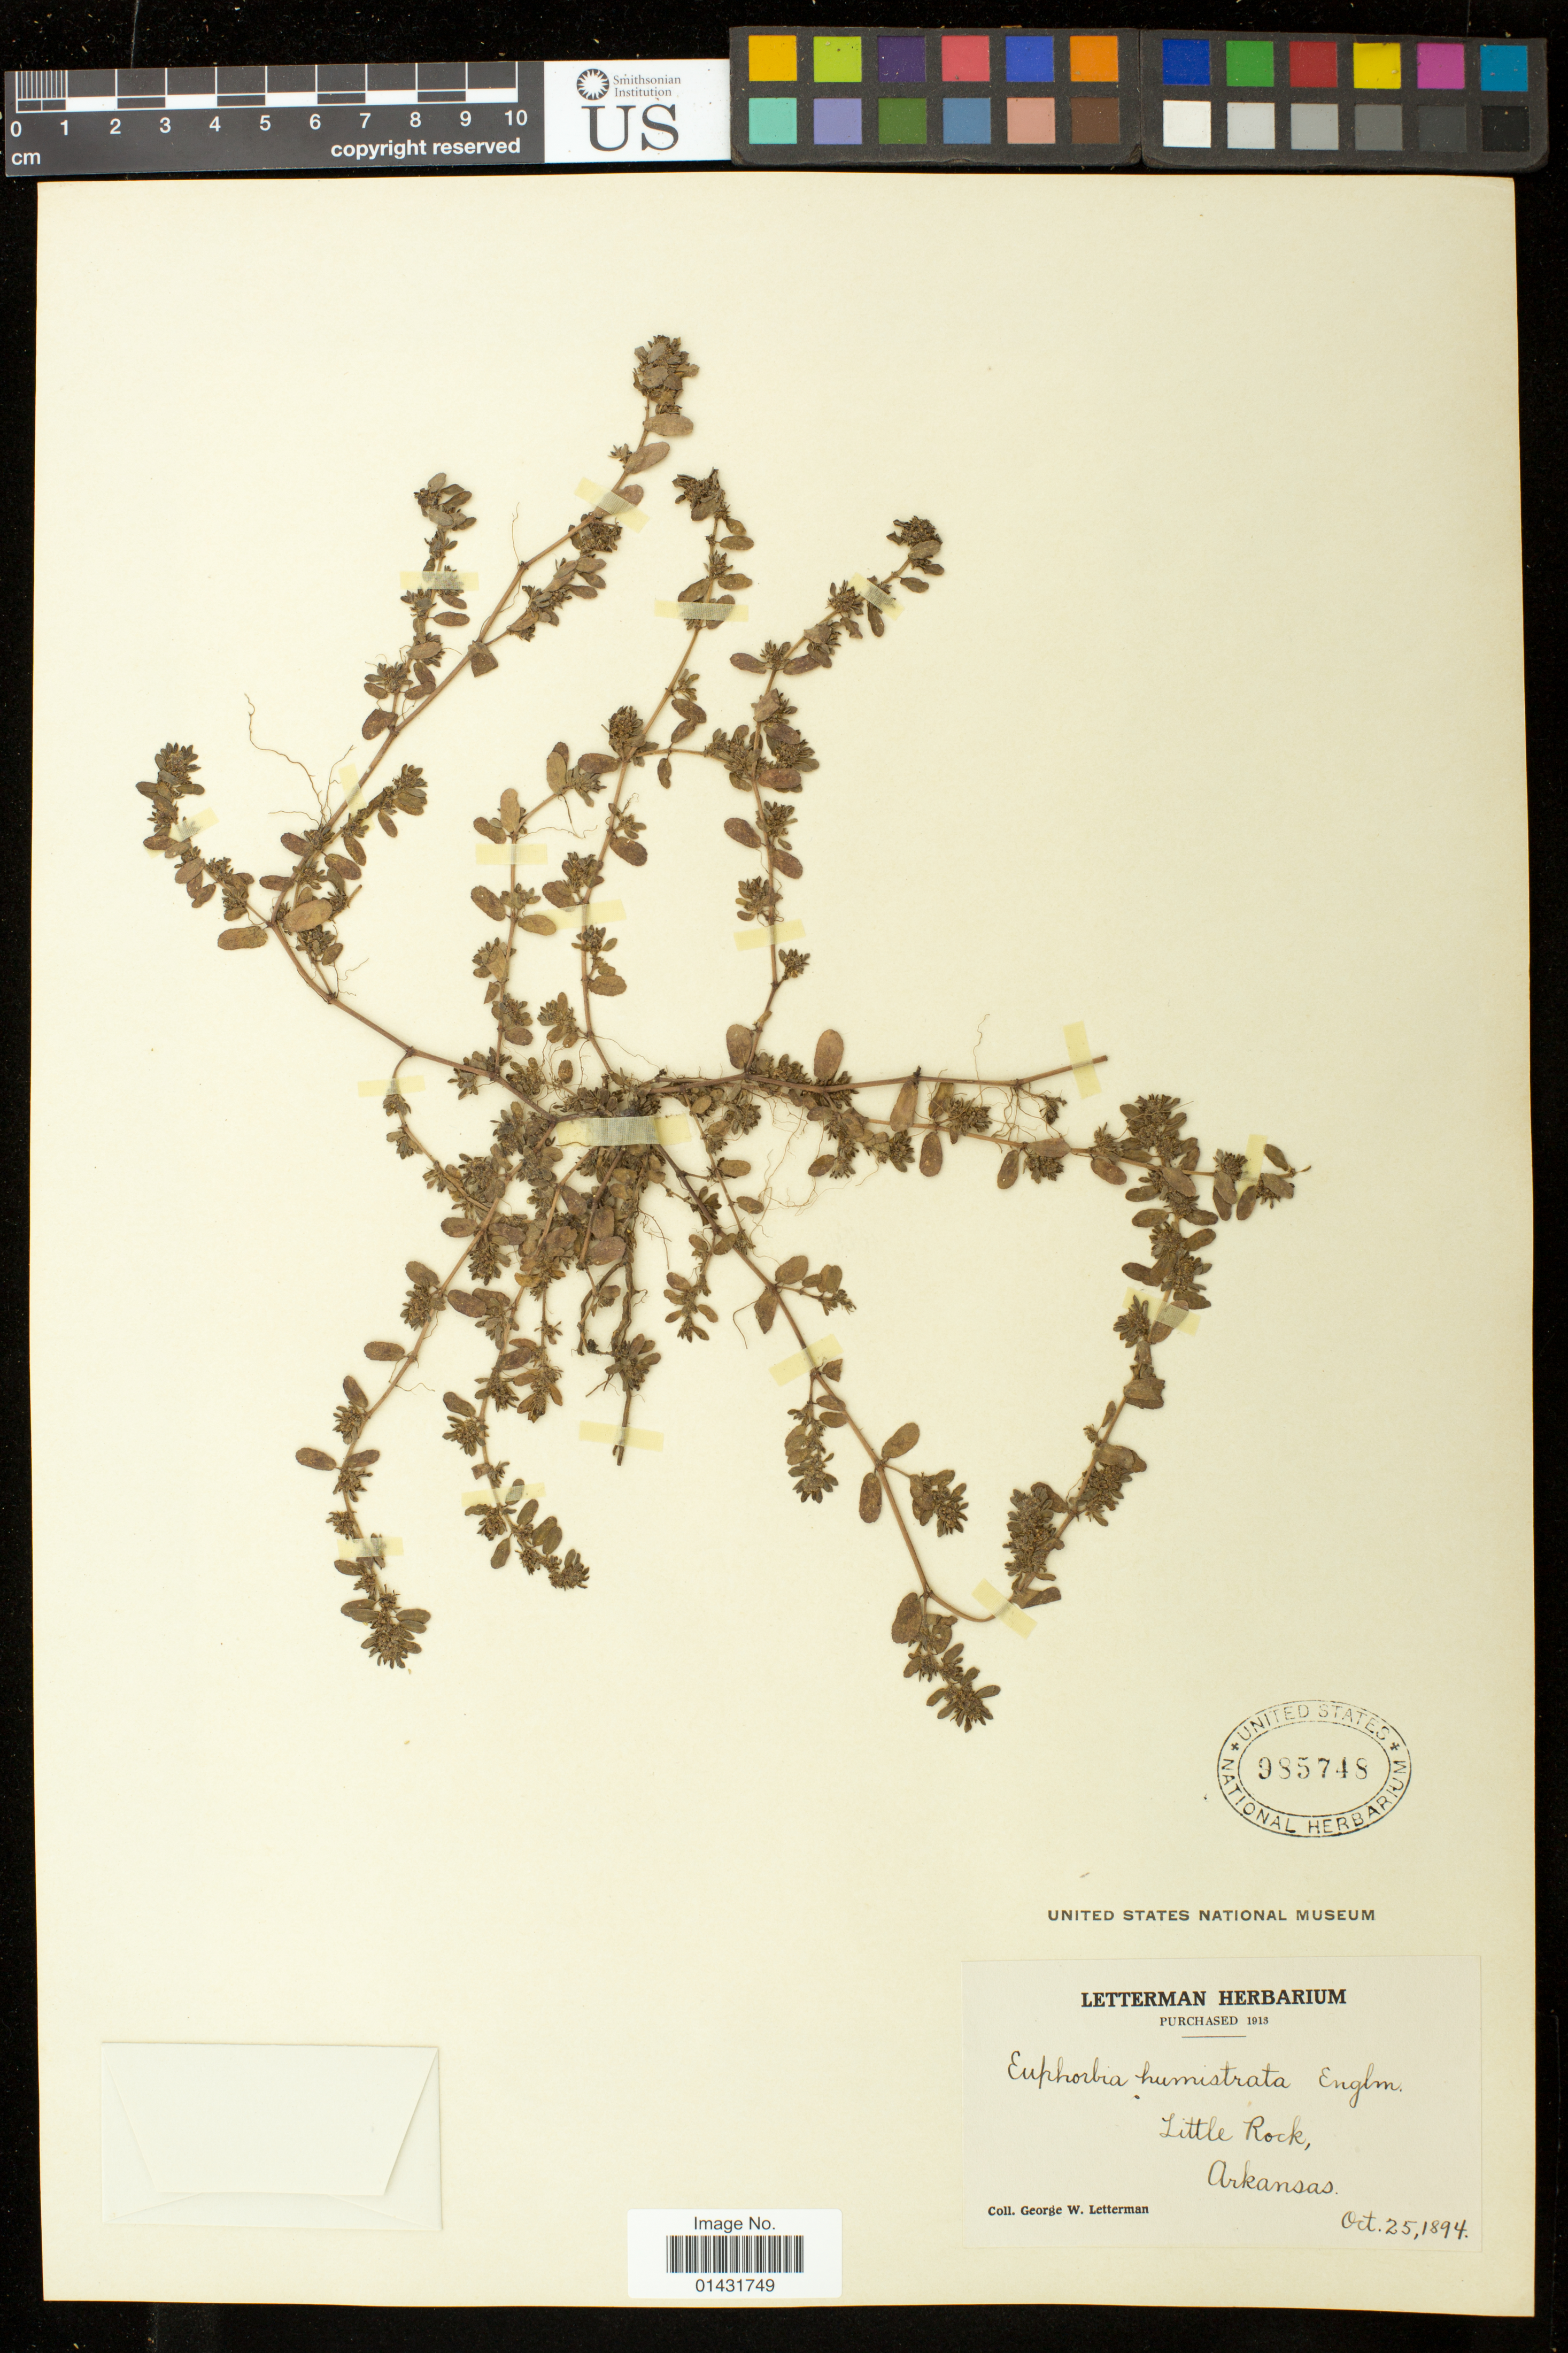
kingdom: Plantae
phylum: Tracheophyta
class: Magnoliopsida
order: Malpighiales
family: Euphorbiaceae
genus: Euphorbia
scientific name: Euphorbia humistrata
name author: Engelm. ex A. Gray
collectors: G. W. Letterman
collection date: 1894-10-25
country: United States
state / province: Arkansas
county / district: Pulaski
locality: Little Rock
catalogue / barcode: US 985748